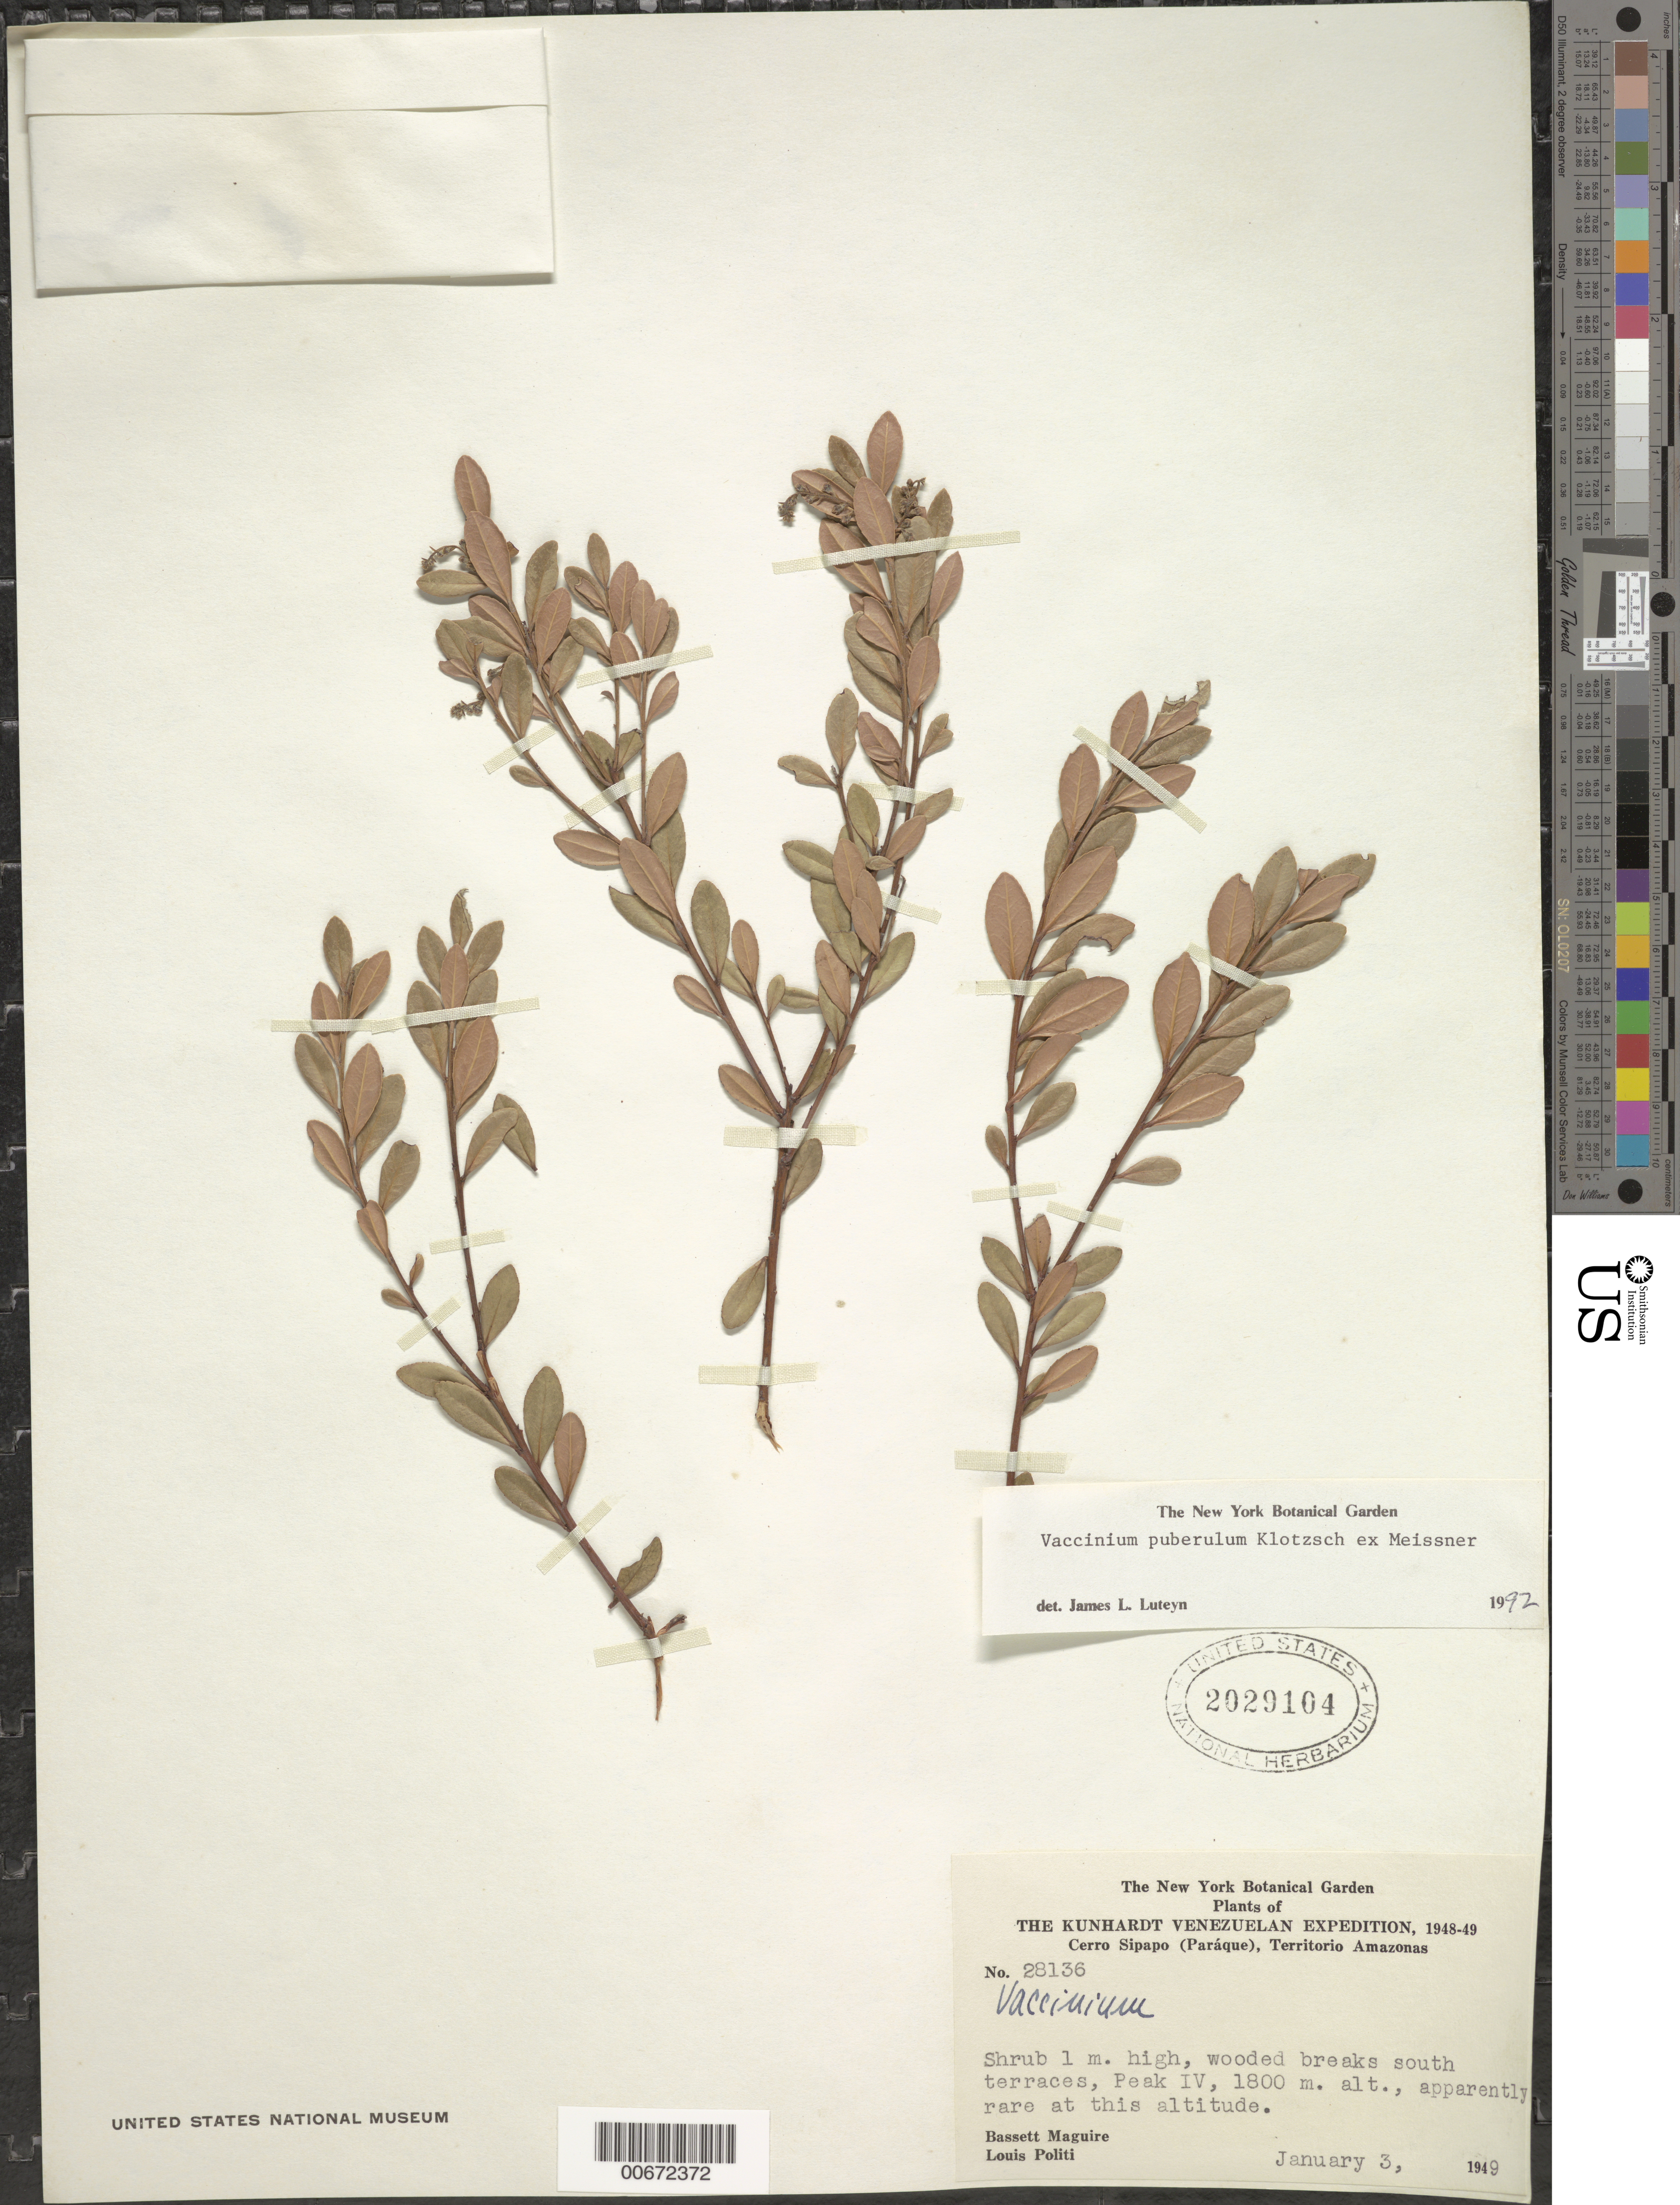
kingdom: Plantae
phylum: Tracheophyta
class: Magnoliopsida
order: Ericales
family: Ericaceae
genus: Vaccinium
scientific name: Vaccinium puberulum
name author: Klotzsch ex Meisn.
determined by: Luteyn, J. L.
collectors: B. Maguire & L. Politi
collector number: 28136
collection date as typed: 3-Jan-49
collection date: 1949-01-03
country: Venezuela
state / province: Amazonas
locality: Cerro Sipapo (Paráque), Peak IV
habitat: Wooded breaks, south terraces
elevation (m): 1800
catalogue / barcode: US 2029104